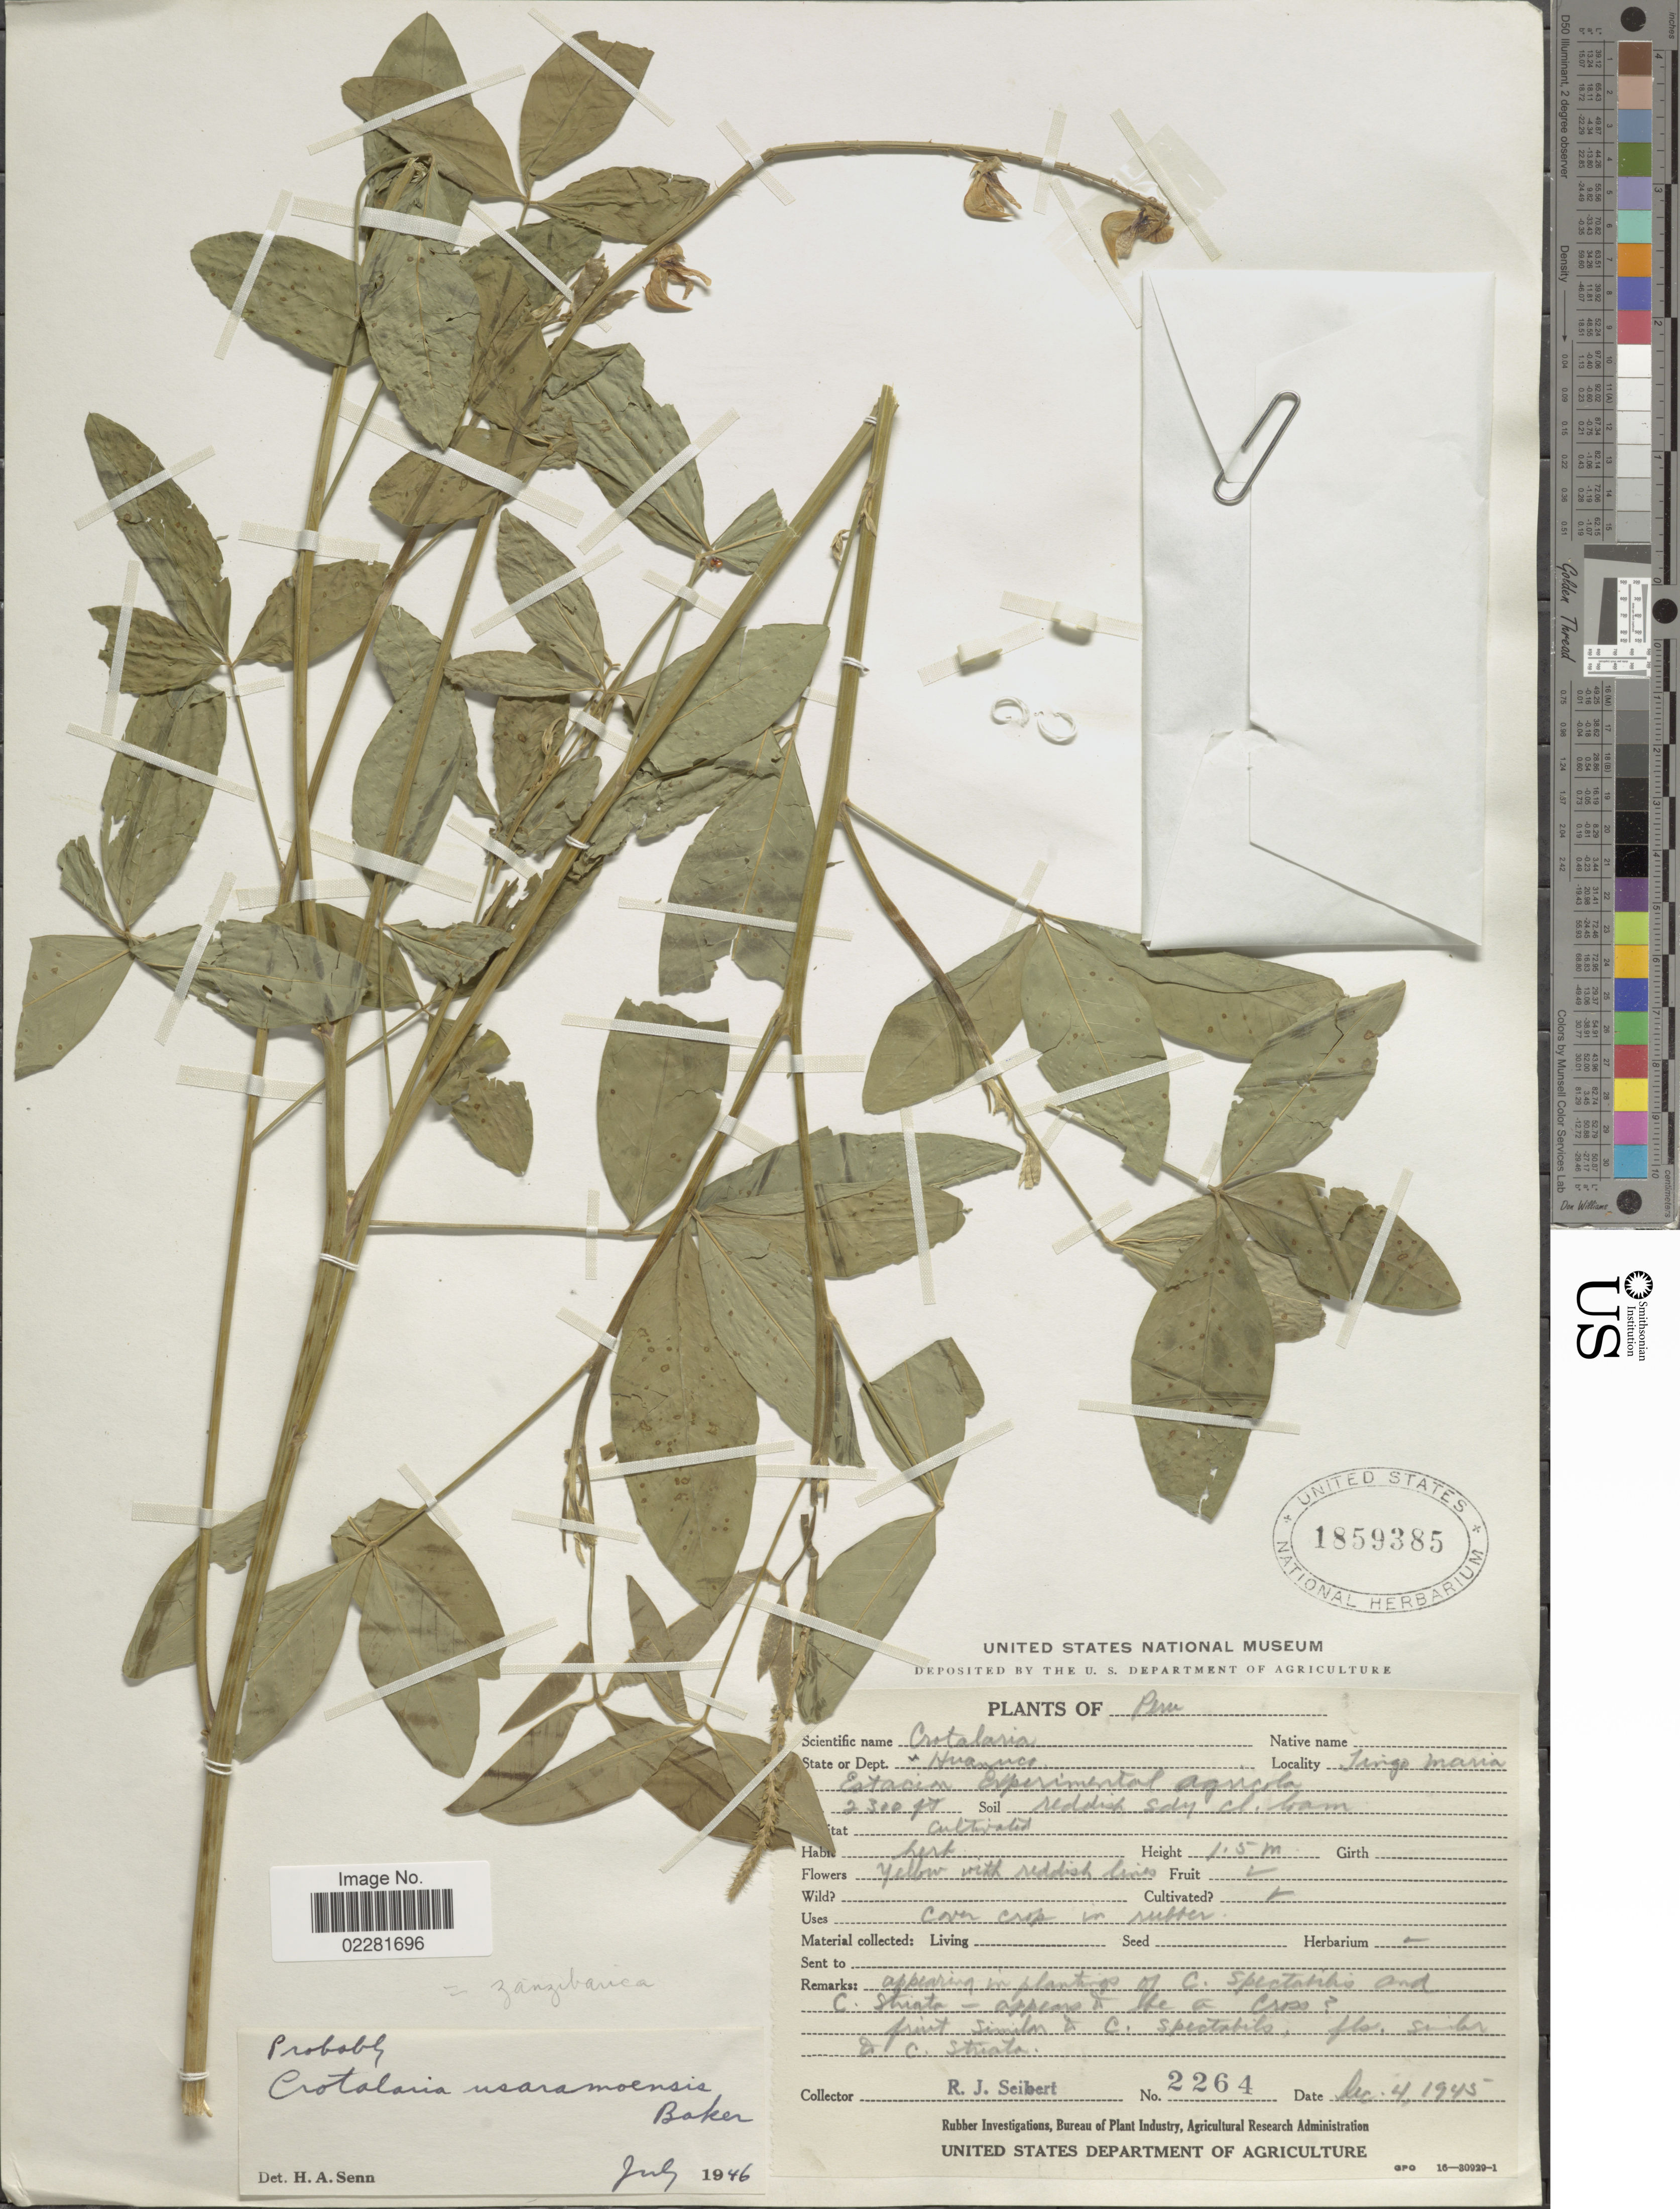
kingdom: Plantae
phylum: Tracheophyta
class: Magnoliopsida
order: Fabales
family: Fabaceae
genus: Crotalaria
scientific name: Crotalaria usaramoensis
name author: Baker f.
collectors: R. J. Seibert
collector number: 2264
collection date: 1945-12-04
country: Peru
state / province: Huánuco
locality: Tingo Maria, Estacion Experimental Agricola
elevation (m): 701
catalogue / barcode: US 1859385